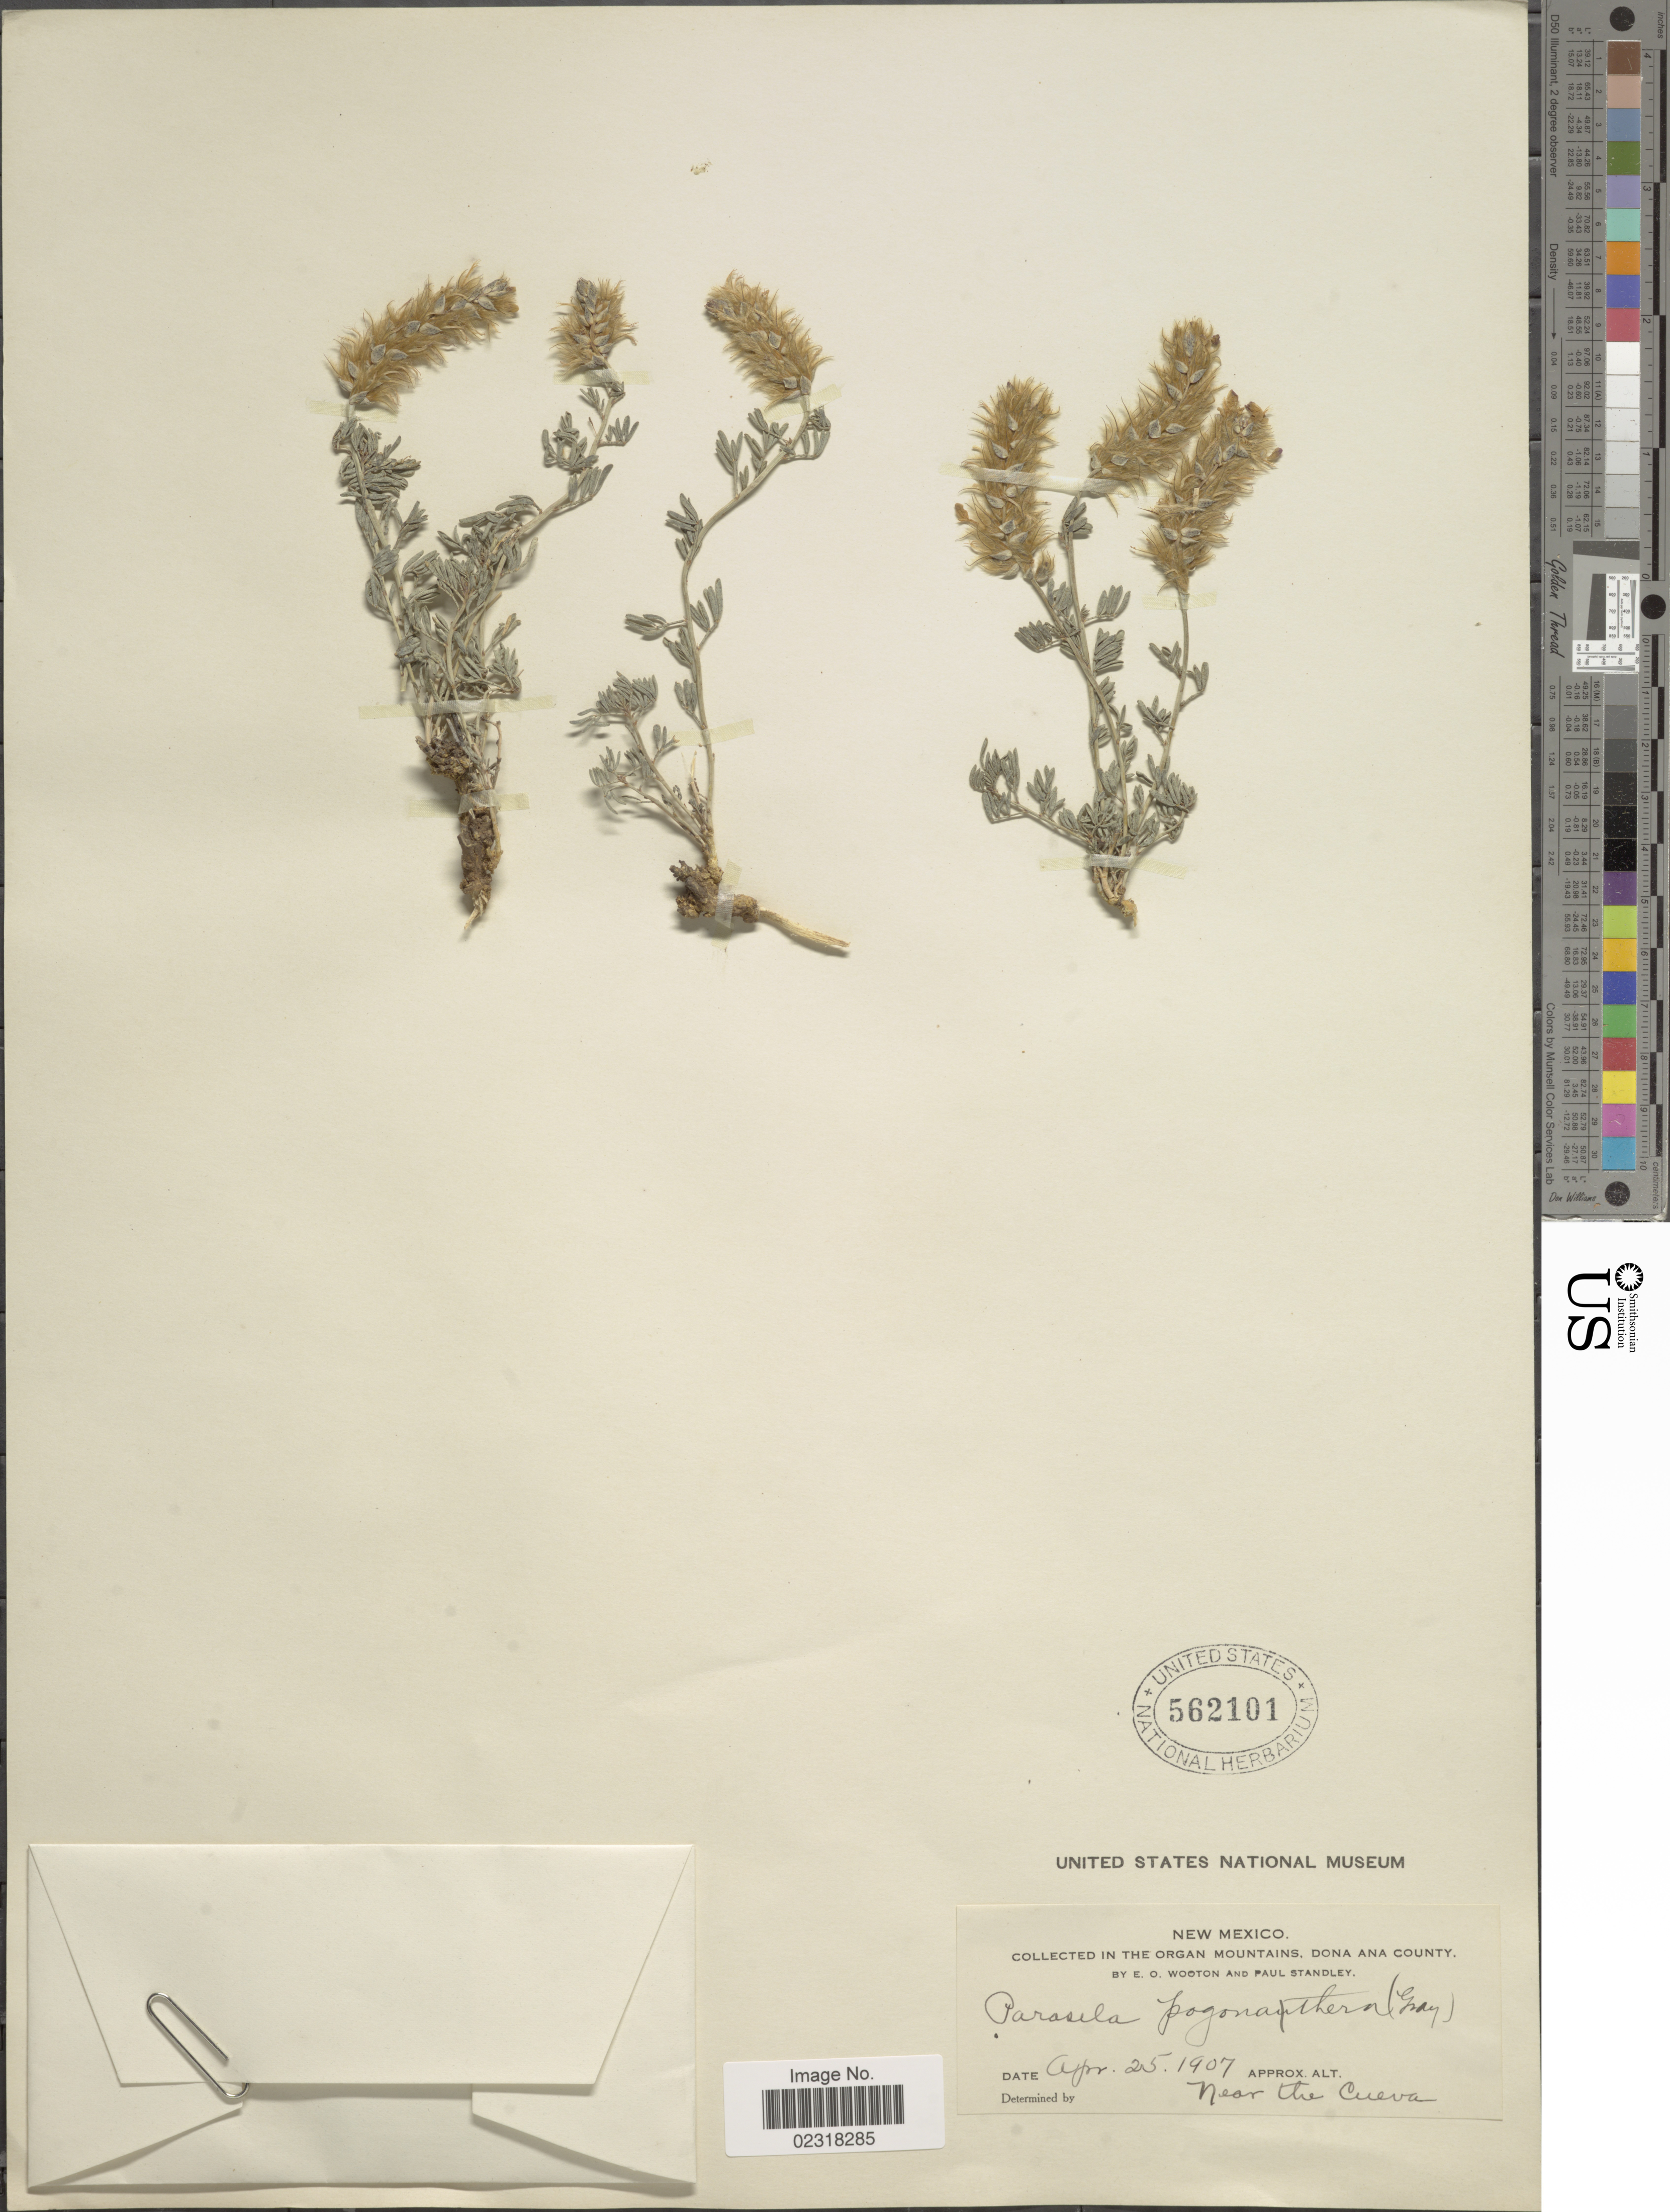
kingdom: Plantae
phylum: Tracheophyta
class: Magnoliopsida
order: Fabales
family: Fabaceae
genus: Dalea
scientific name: Dalea pogonathera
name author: A. Gray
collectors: E. O. Wooton & P. C. Standley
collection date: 1907-04-25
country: United States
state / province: New Mexico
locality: In the Organ Mountains, Dona Ana Co, Near the Cueva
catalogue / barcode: US 562101